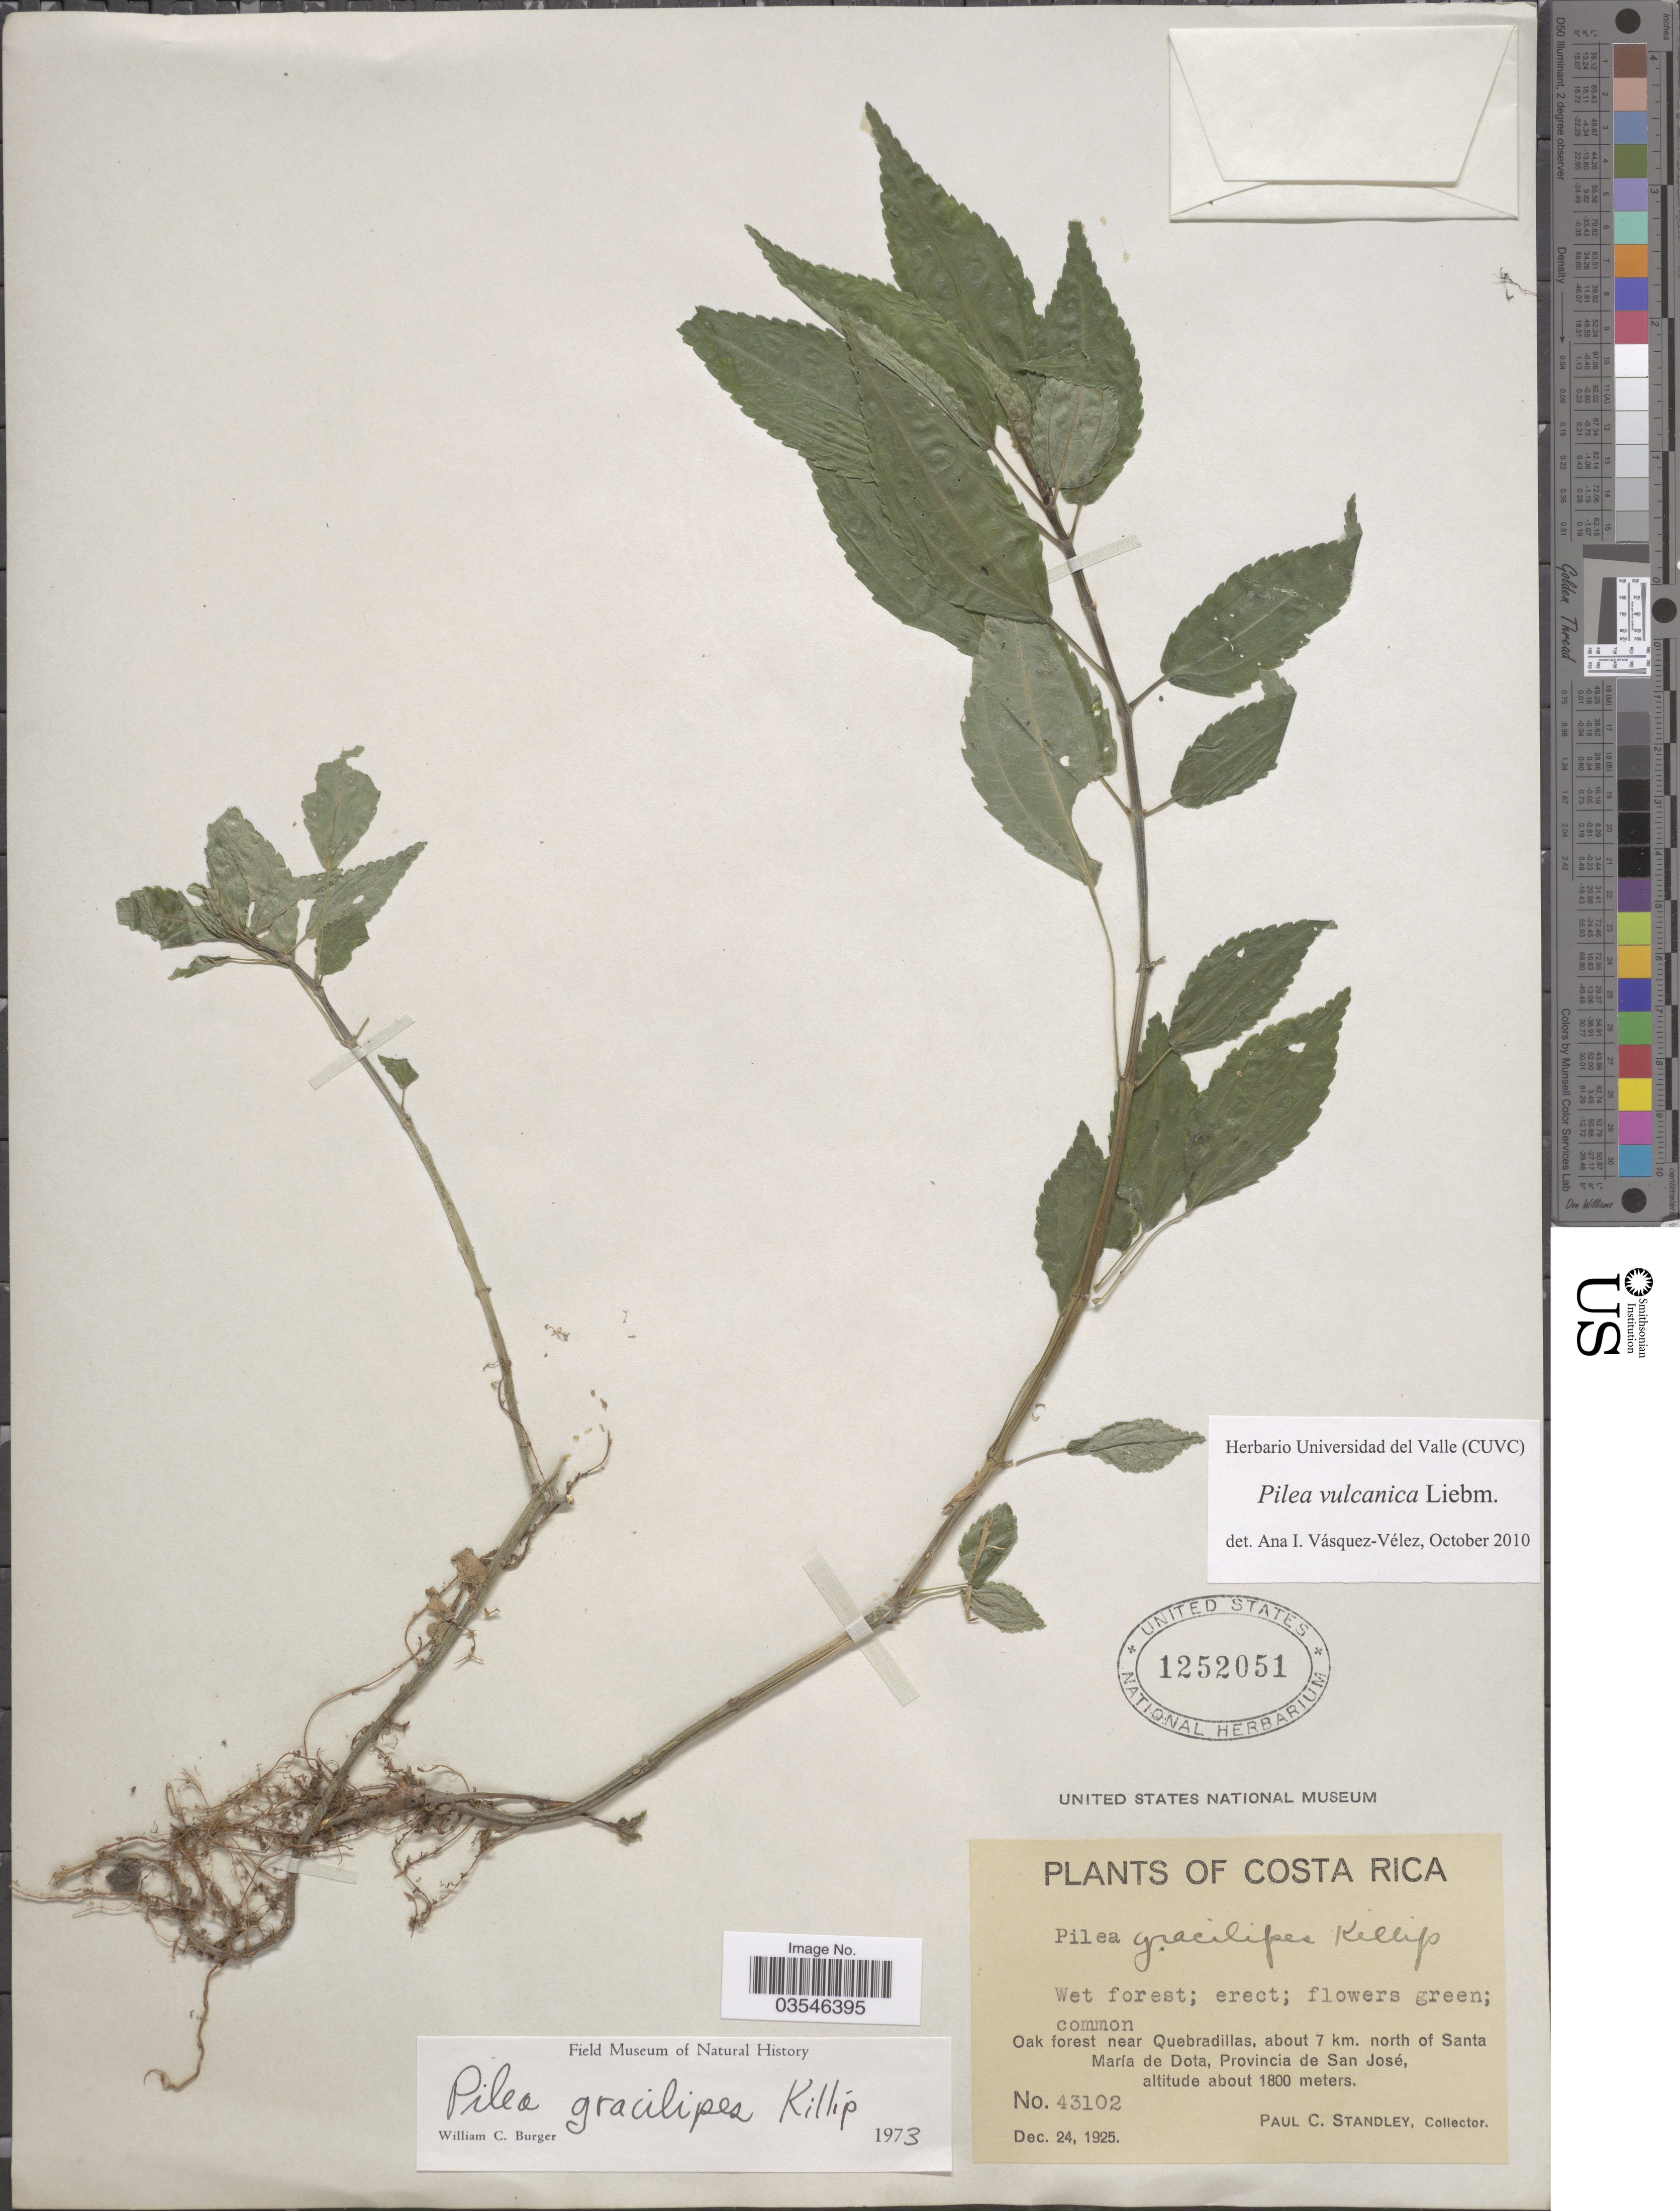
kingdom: Plantae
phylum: Tracheophyta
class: Magnoliopsida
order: Rosales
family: Urticaceae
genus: Pilea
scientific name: Pilea vulcanica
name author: Liebm.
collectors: P. C. Standley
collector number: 43102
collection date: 1925-12-24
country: Costa Rica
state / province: San José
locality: Oak forest near Quebradillas, about 7 km. north of Santa María de Dota.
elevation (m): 1800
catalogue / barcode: US 1252051